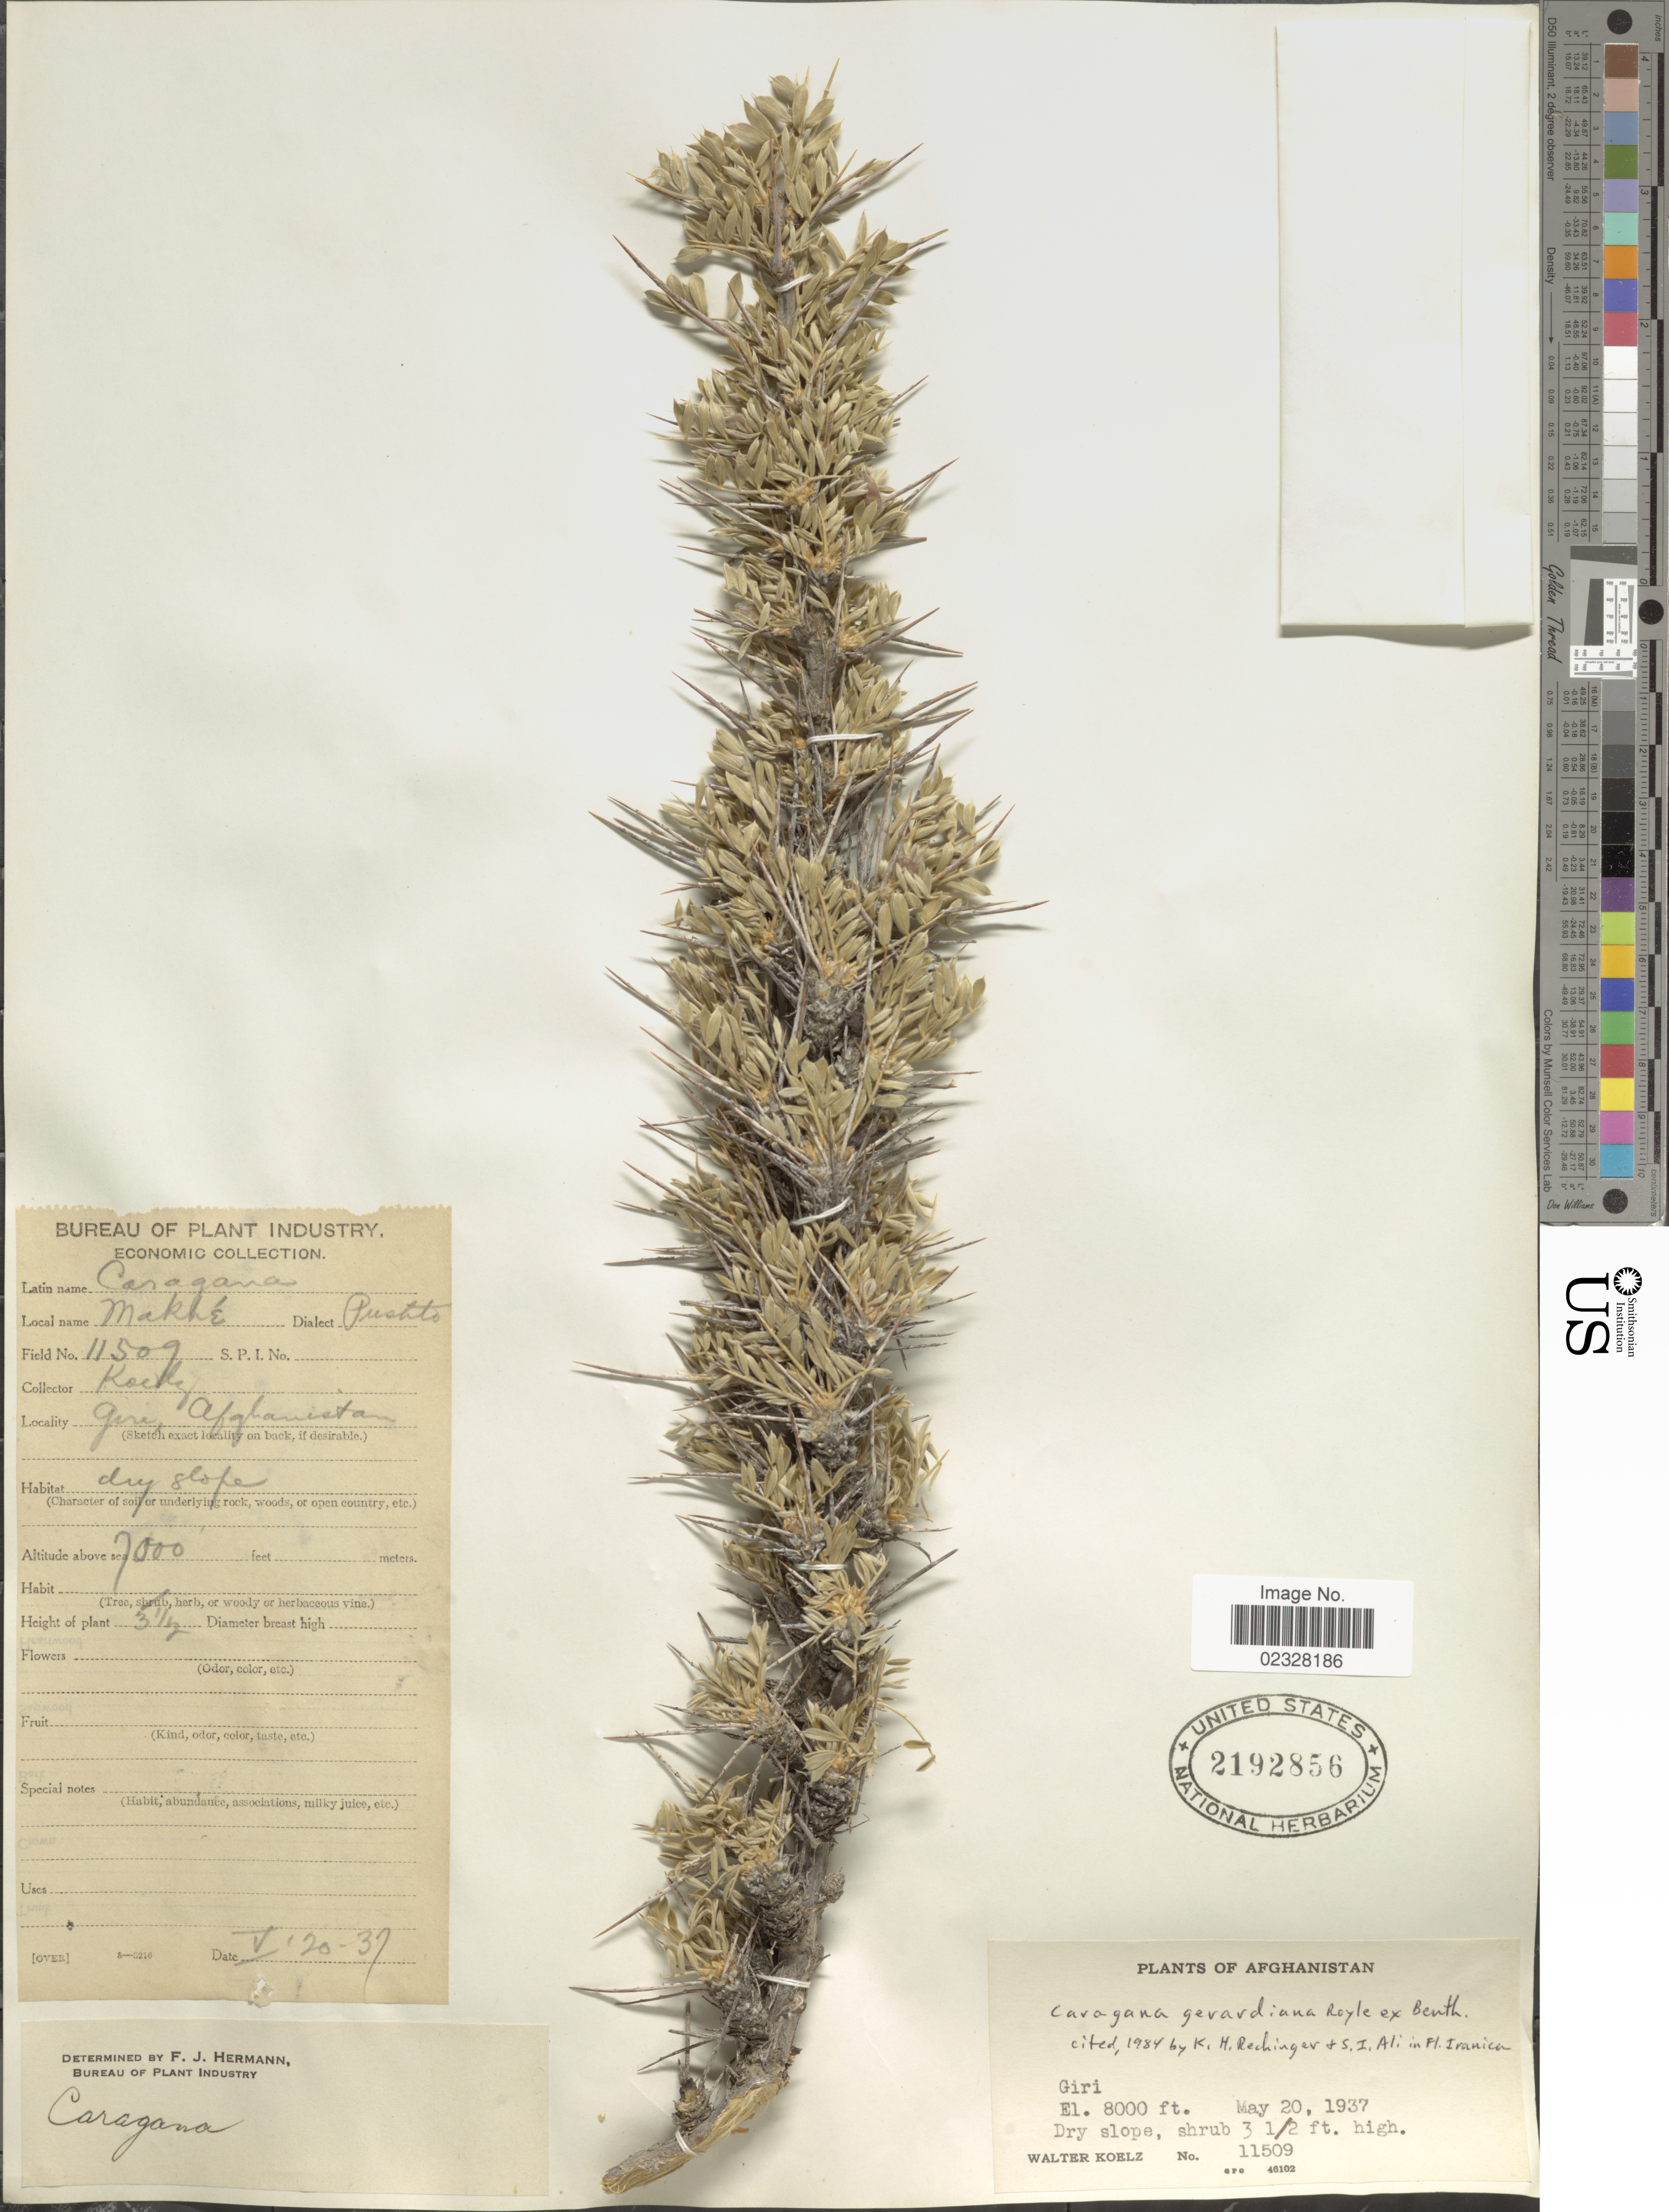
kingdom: Plantae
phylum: Tracheophyta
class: Magnoliopsida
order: Fabales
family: Fabaceae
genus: Caragana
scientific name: Caragana gerardiana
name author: Benth.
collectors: W. N. Koelz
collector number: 11509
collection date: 1937-05-20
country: Afghanistan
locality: Giri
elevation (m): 2438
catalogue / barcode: US 2192856